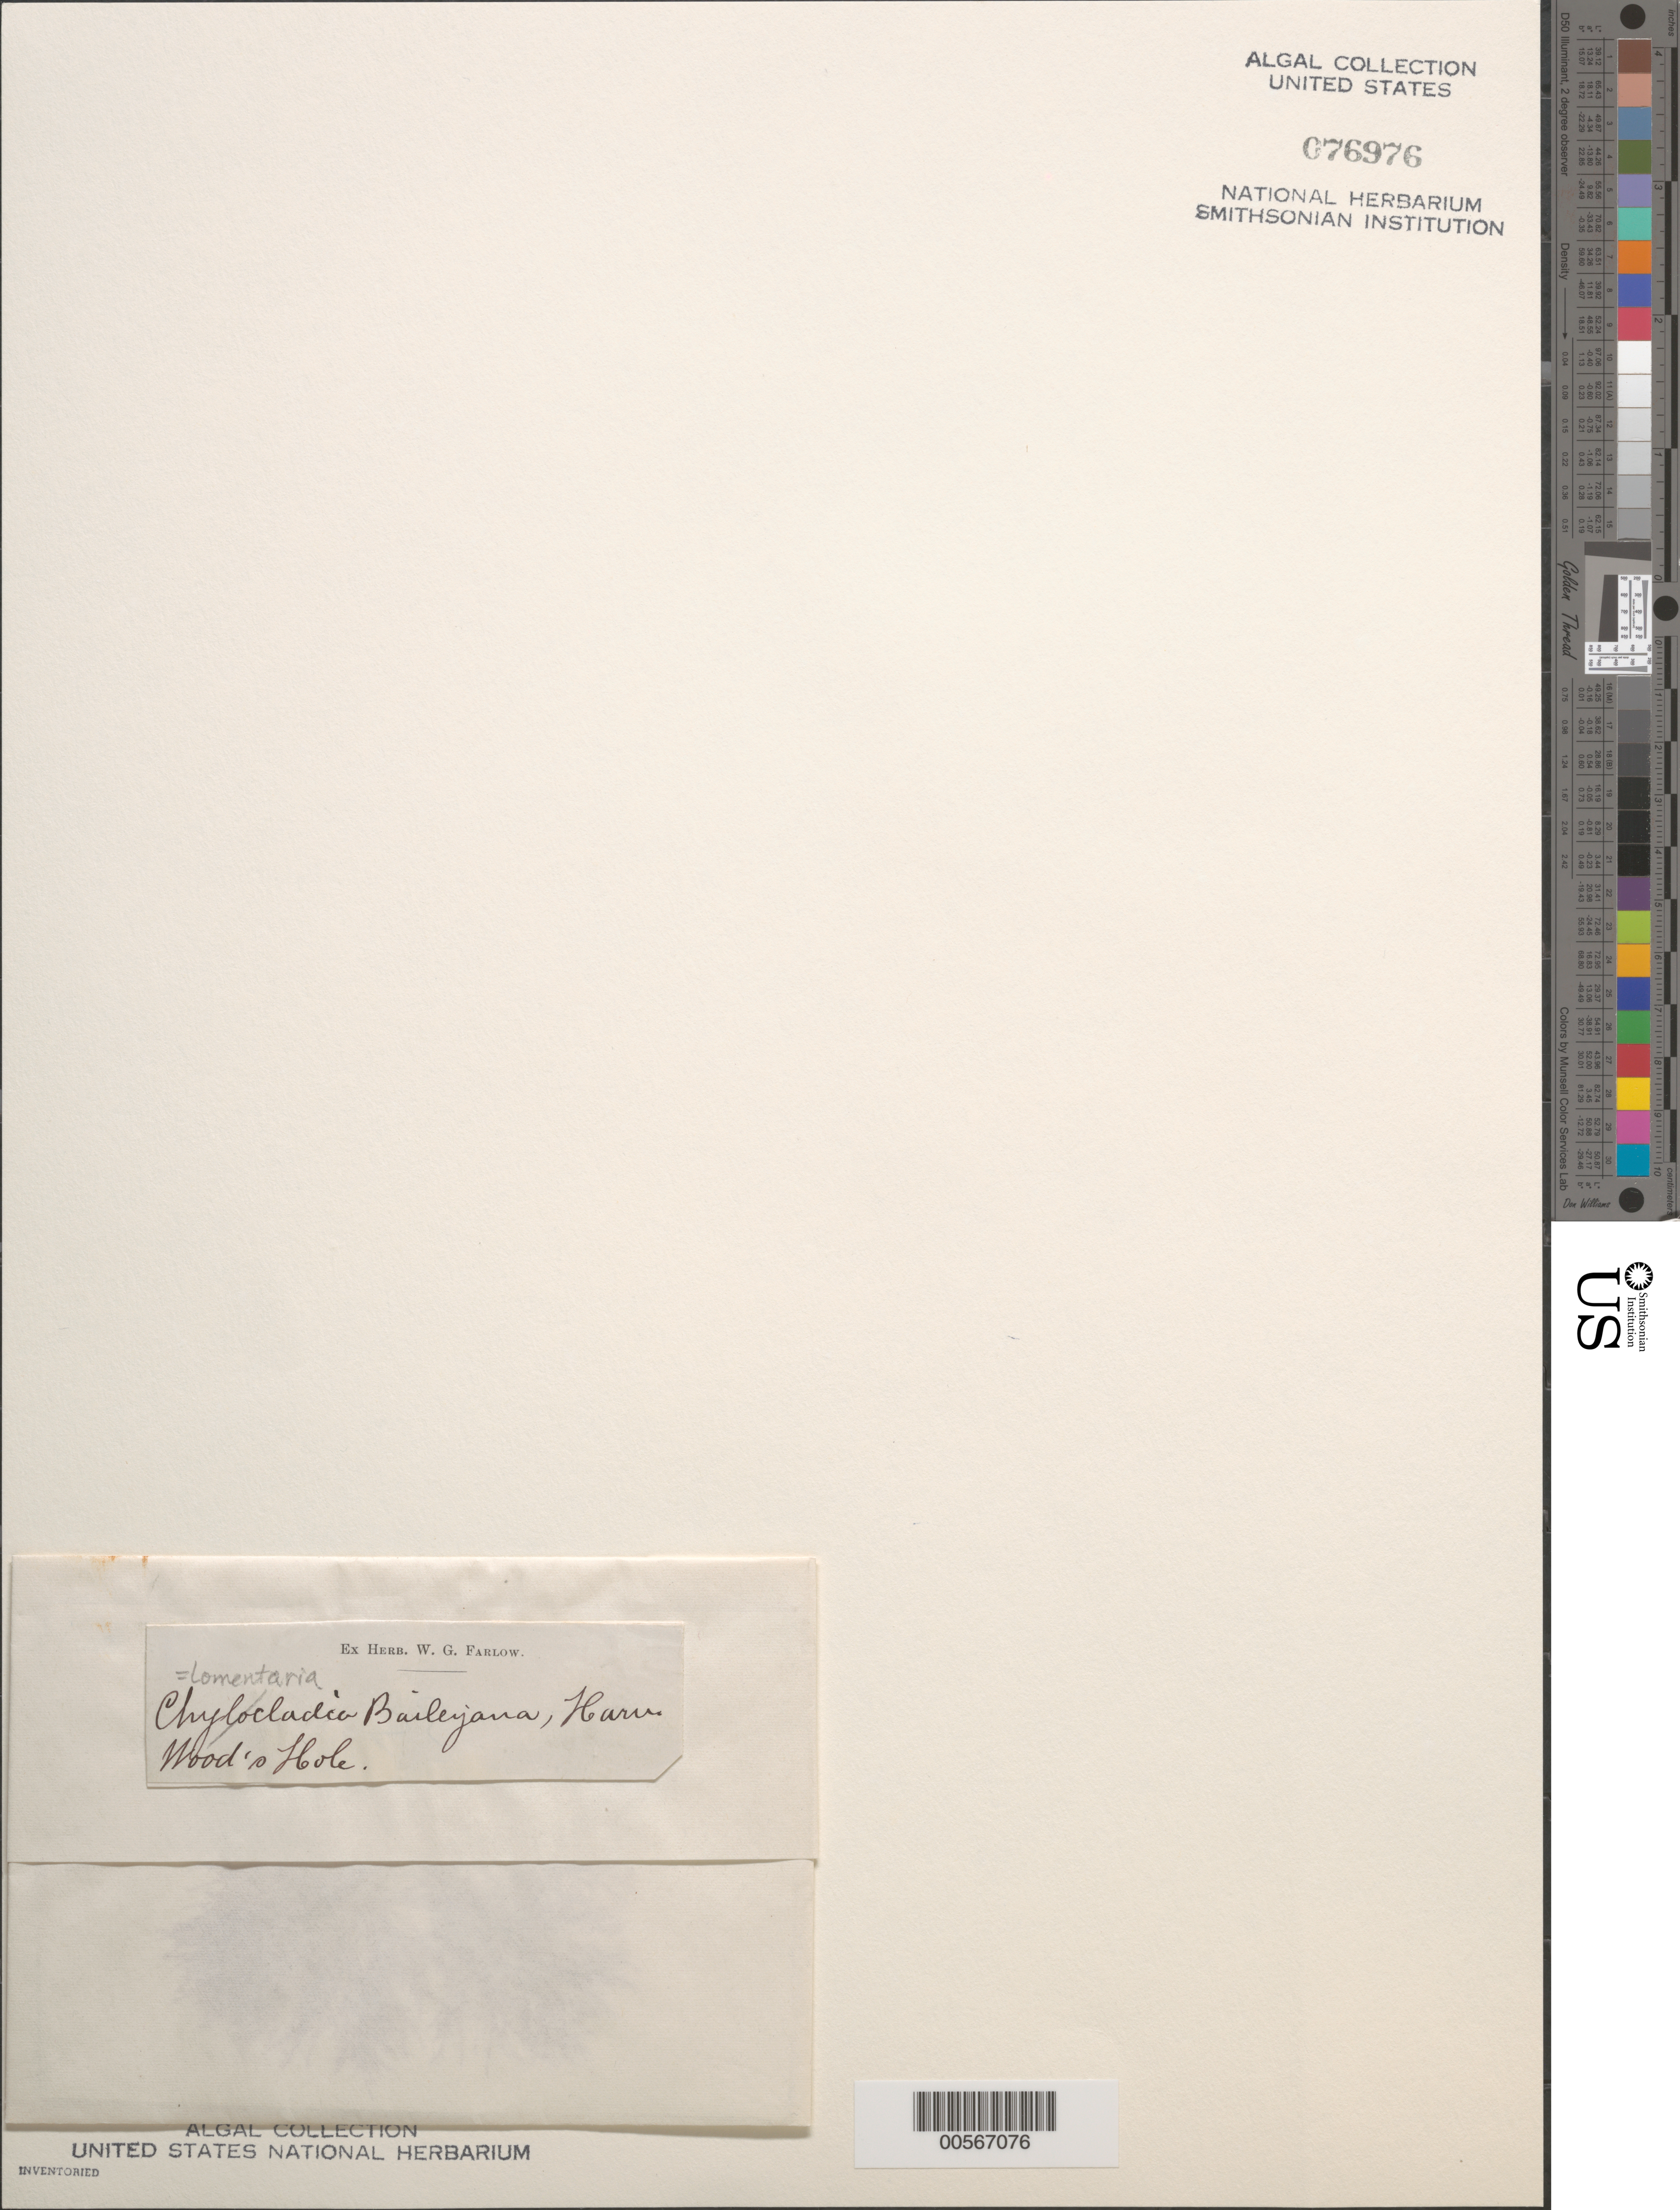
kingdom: Plantae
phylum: Rhodophyta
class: Florideophyceae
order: Rhodymeniales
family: Lomentariaceae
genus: Hooperia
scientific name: Hooperia divaricata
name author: (Durant) M.J. Wynne et al.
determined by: Algae name updating Project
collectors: W. Farlow (Herbarium)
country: United States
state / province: Massachusetts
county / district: Barnstable County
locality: Woods Hole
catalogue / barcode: US 76976